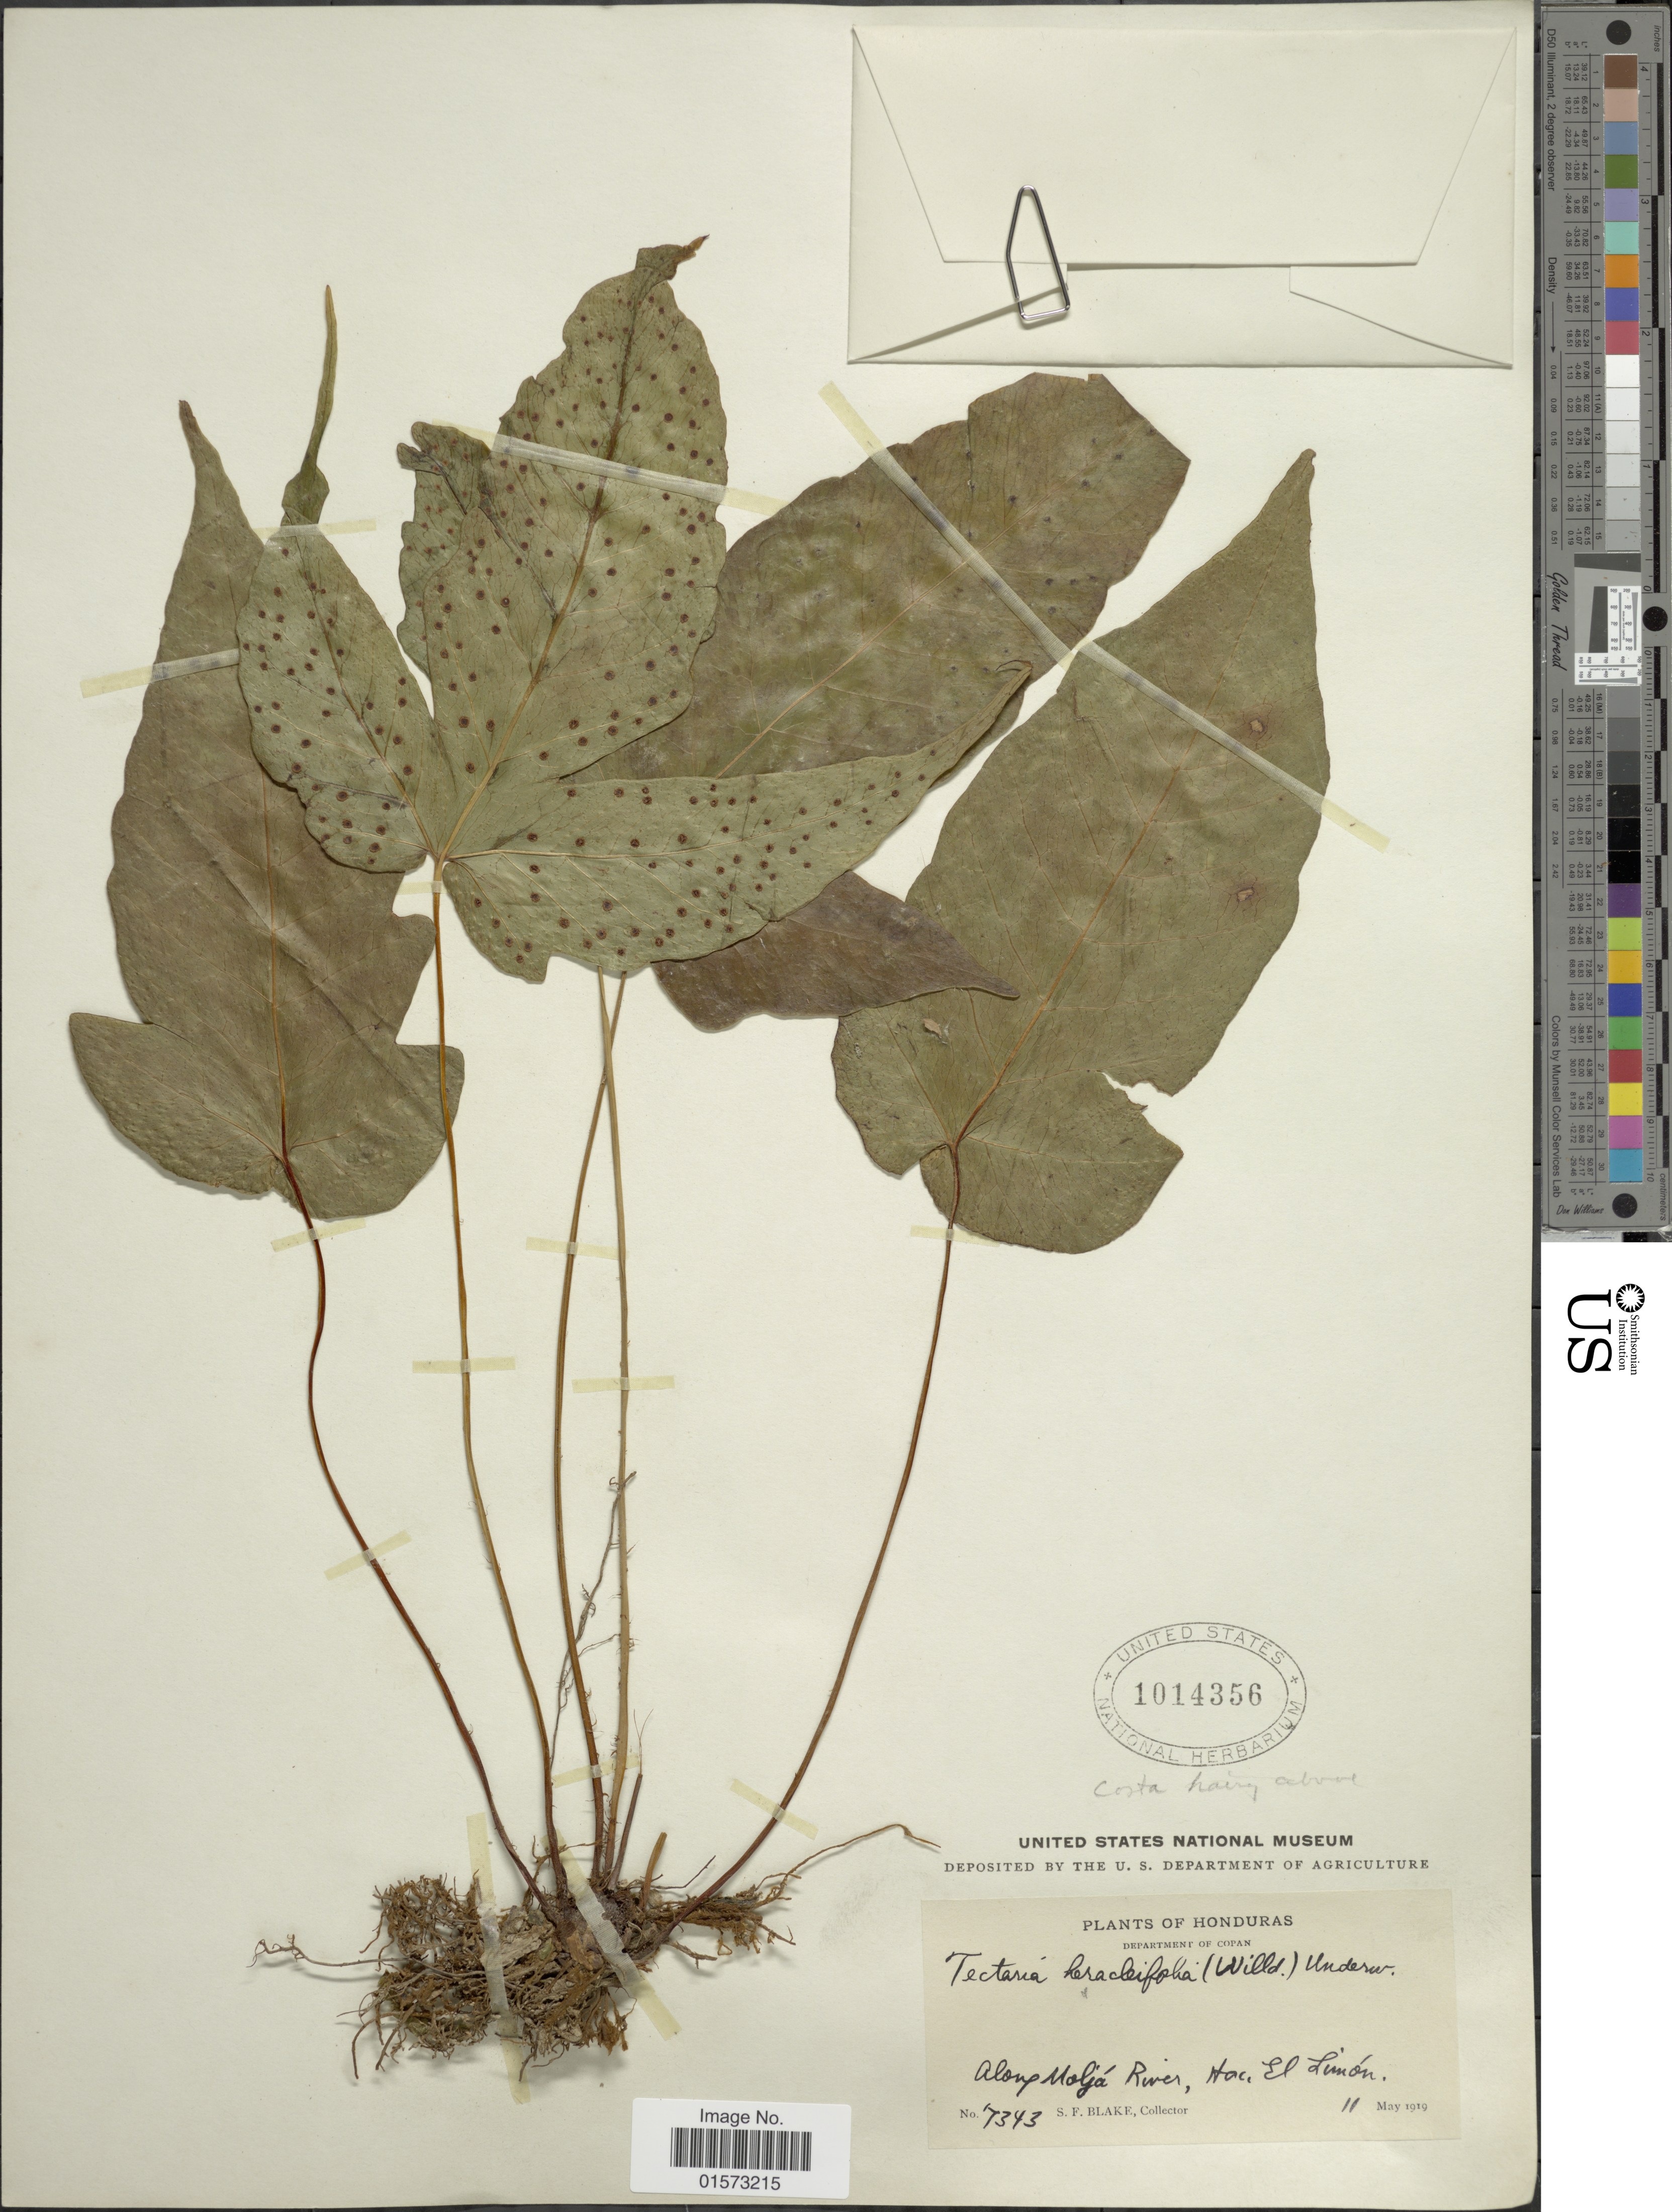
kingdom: Plantae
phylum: Tracheophyta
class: Polypodiopsida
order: Polypodiales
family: Tectariaceae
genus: Tectaria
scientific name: Tectaria heracleifolia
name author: (Willd.) Underw.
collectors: S. Blake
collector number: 7343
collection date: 1919-05-11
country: Honduras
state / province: Copán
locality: Department of Copas, along Molja River, Hac El Limon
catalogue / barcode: US 1014356